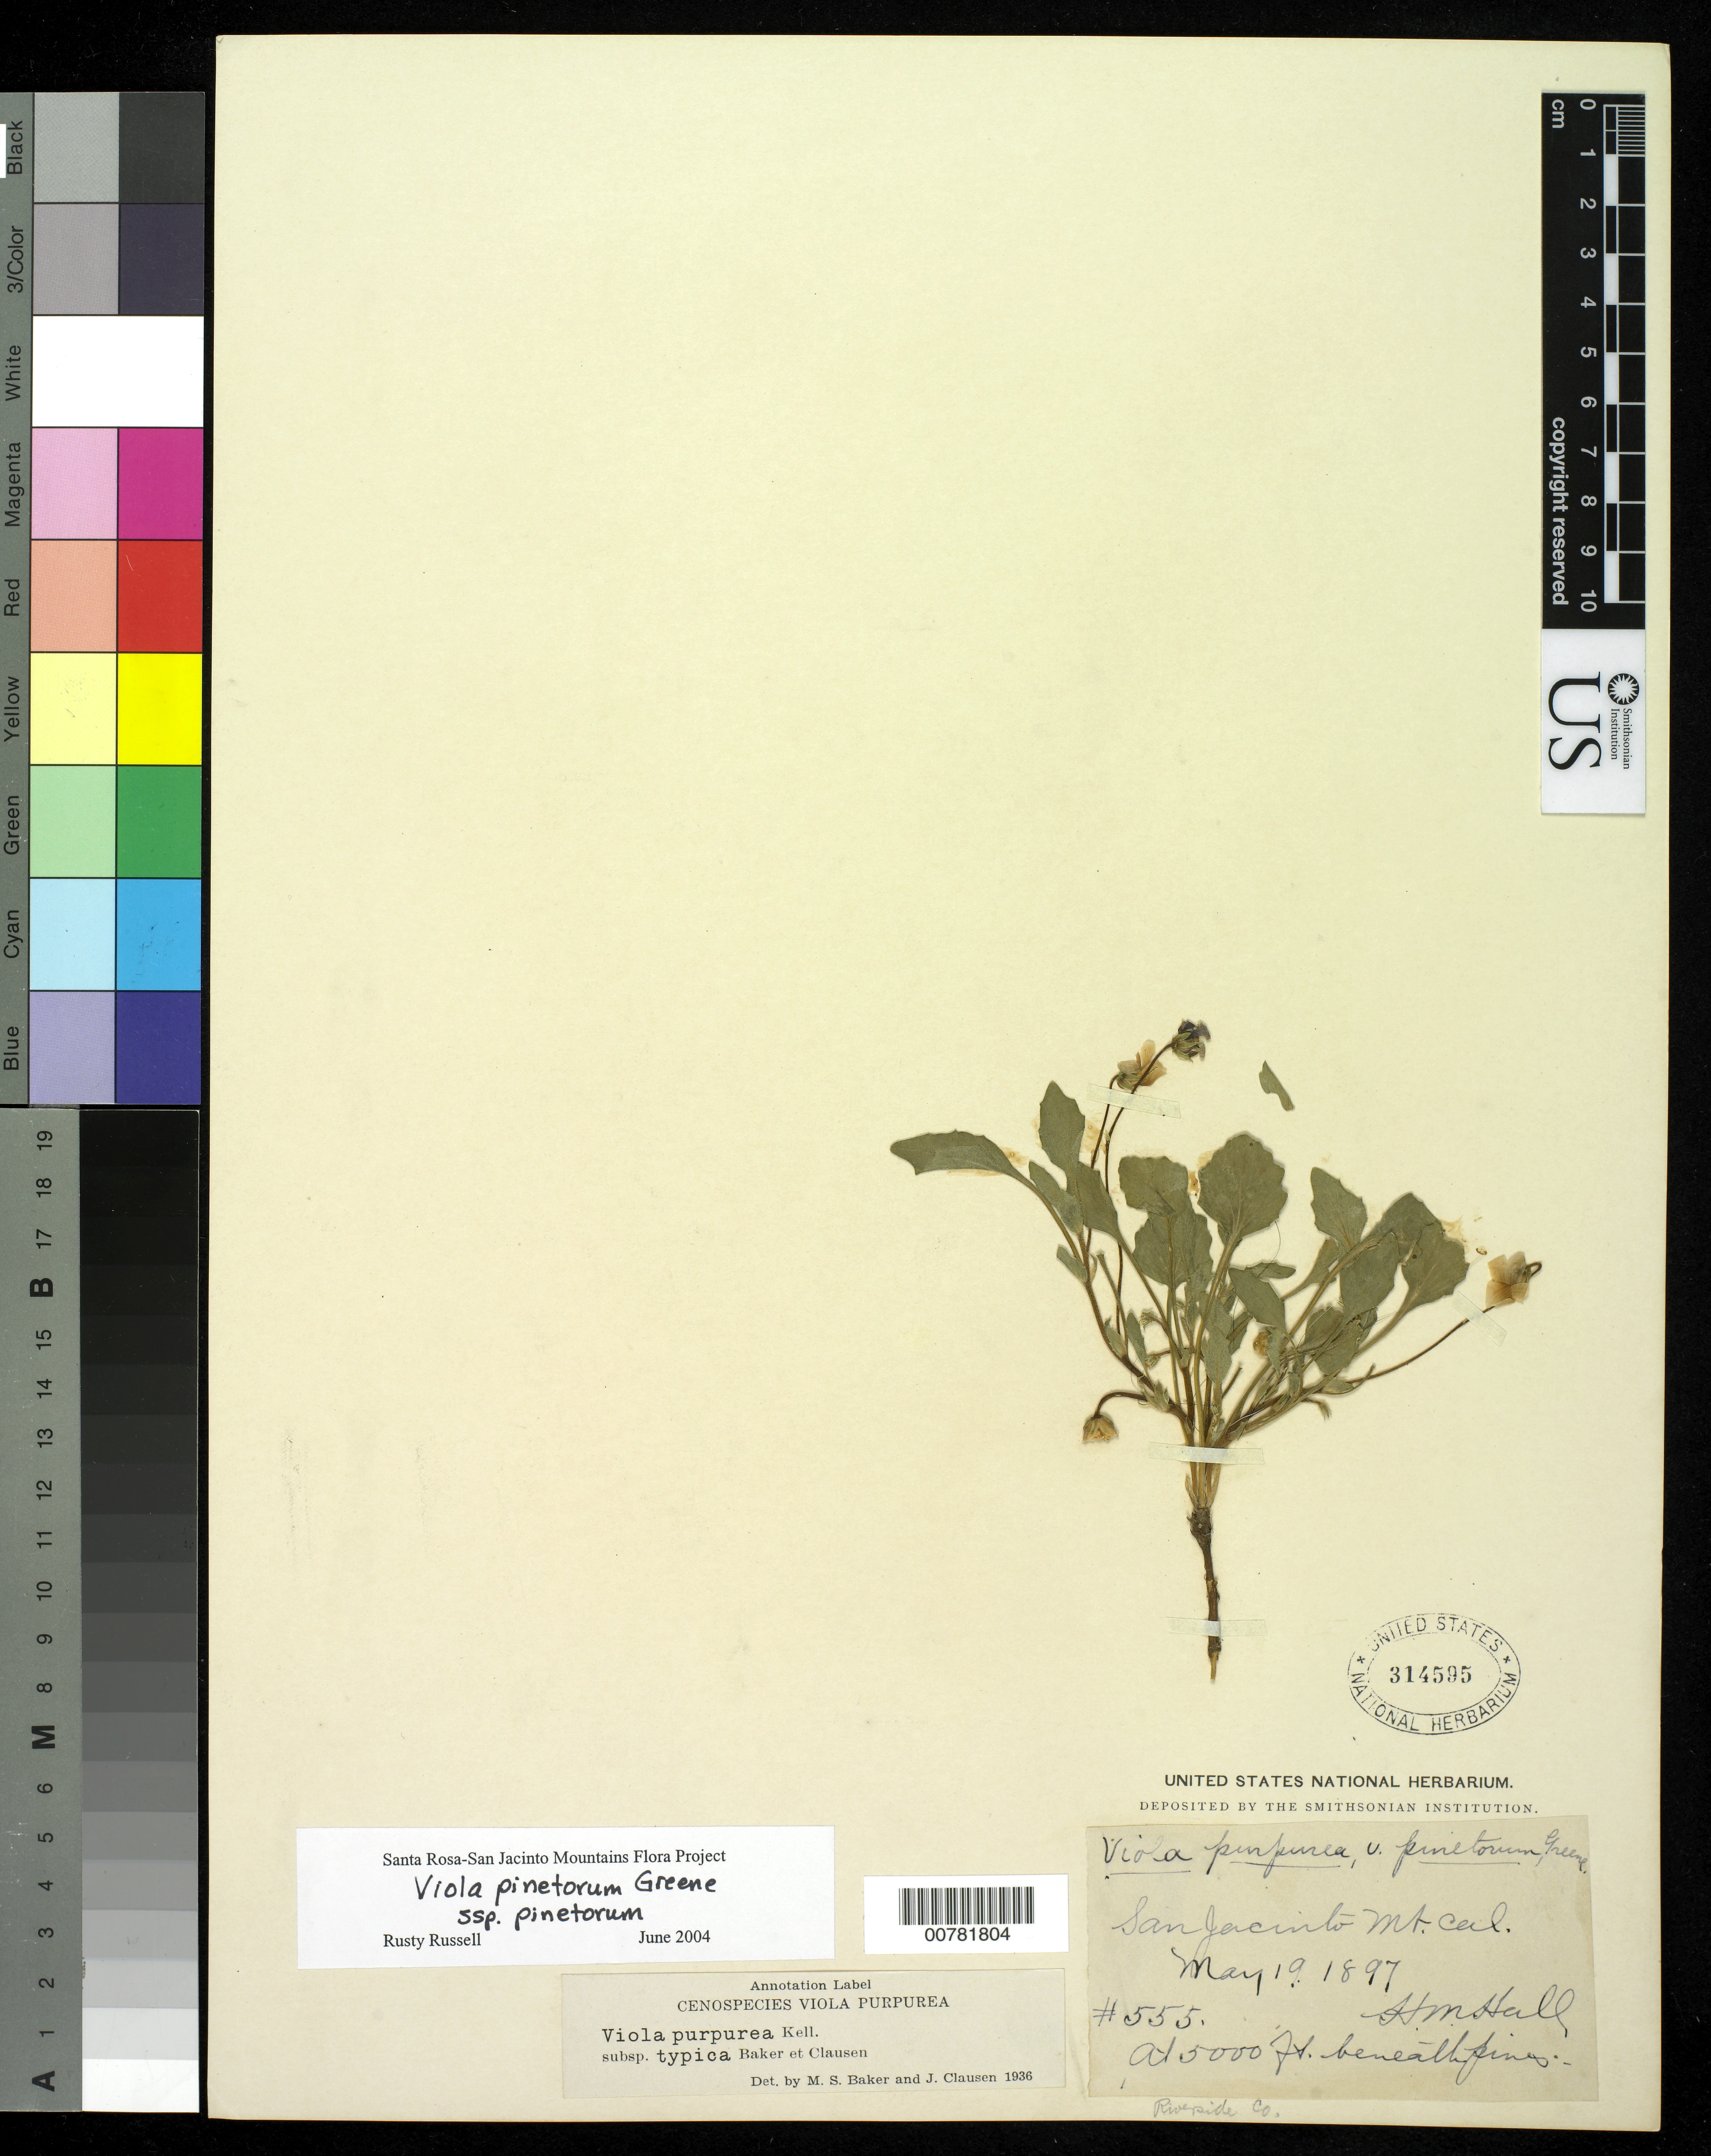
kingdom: Plantae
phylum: Tracheophyta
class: Magnoliopsida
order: Malpighiales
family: Violaceae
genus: Viola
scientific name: Viola pinetorum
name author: Greene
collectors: H. M. Hall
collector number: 555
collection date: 1897-05-19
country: United States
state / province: California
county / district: Riverside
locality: San Jacinto Mt. Cal. Riverside Co.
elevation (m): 1524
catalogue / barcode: US 314595